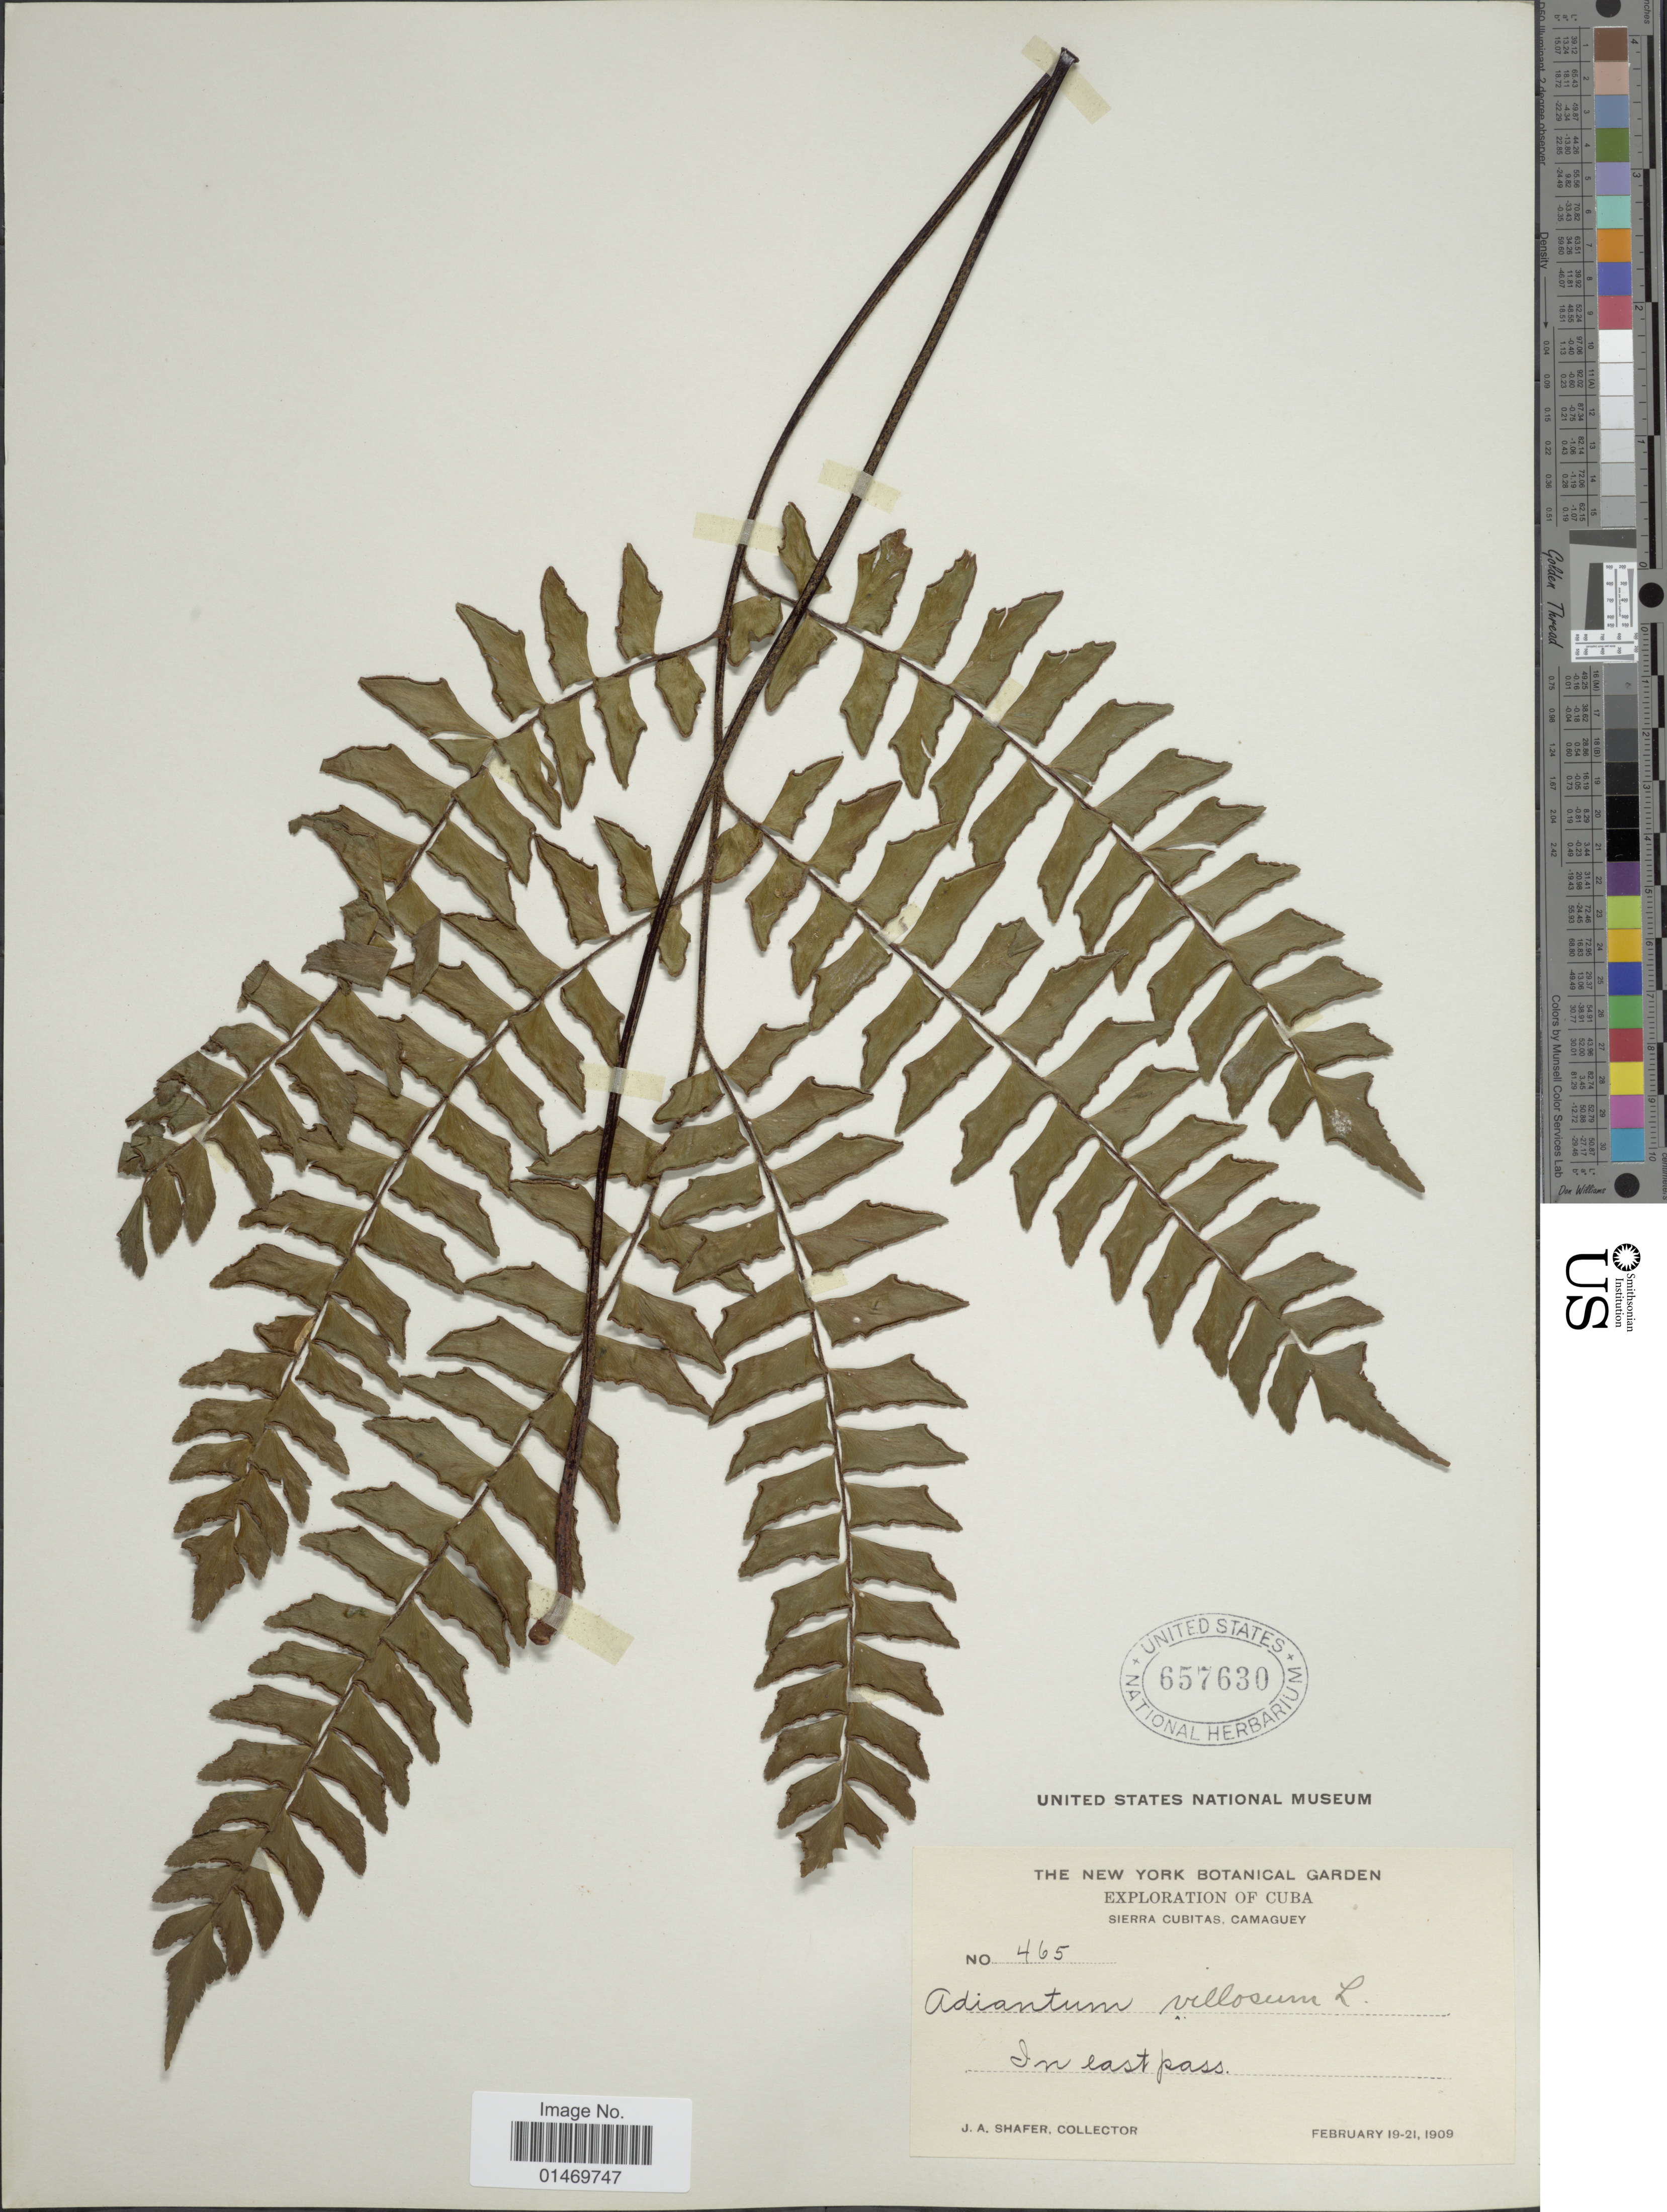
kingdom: Plantae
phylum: Tracheophyta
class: Polypodiopsida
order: Polypodiales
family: Pteridaceae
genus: Adiantum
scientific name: Adiantum villosum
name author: L.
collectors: J. A. Shafer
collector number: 465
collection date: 1909-02-19/1909-02-21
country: Cuba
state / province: Camagüey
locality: Cuba, Sierra Cubitas.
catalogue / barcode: US 657630